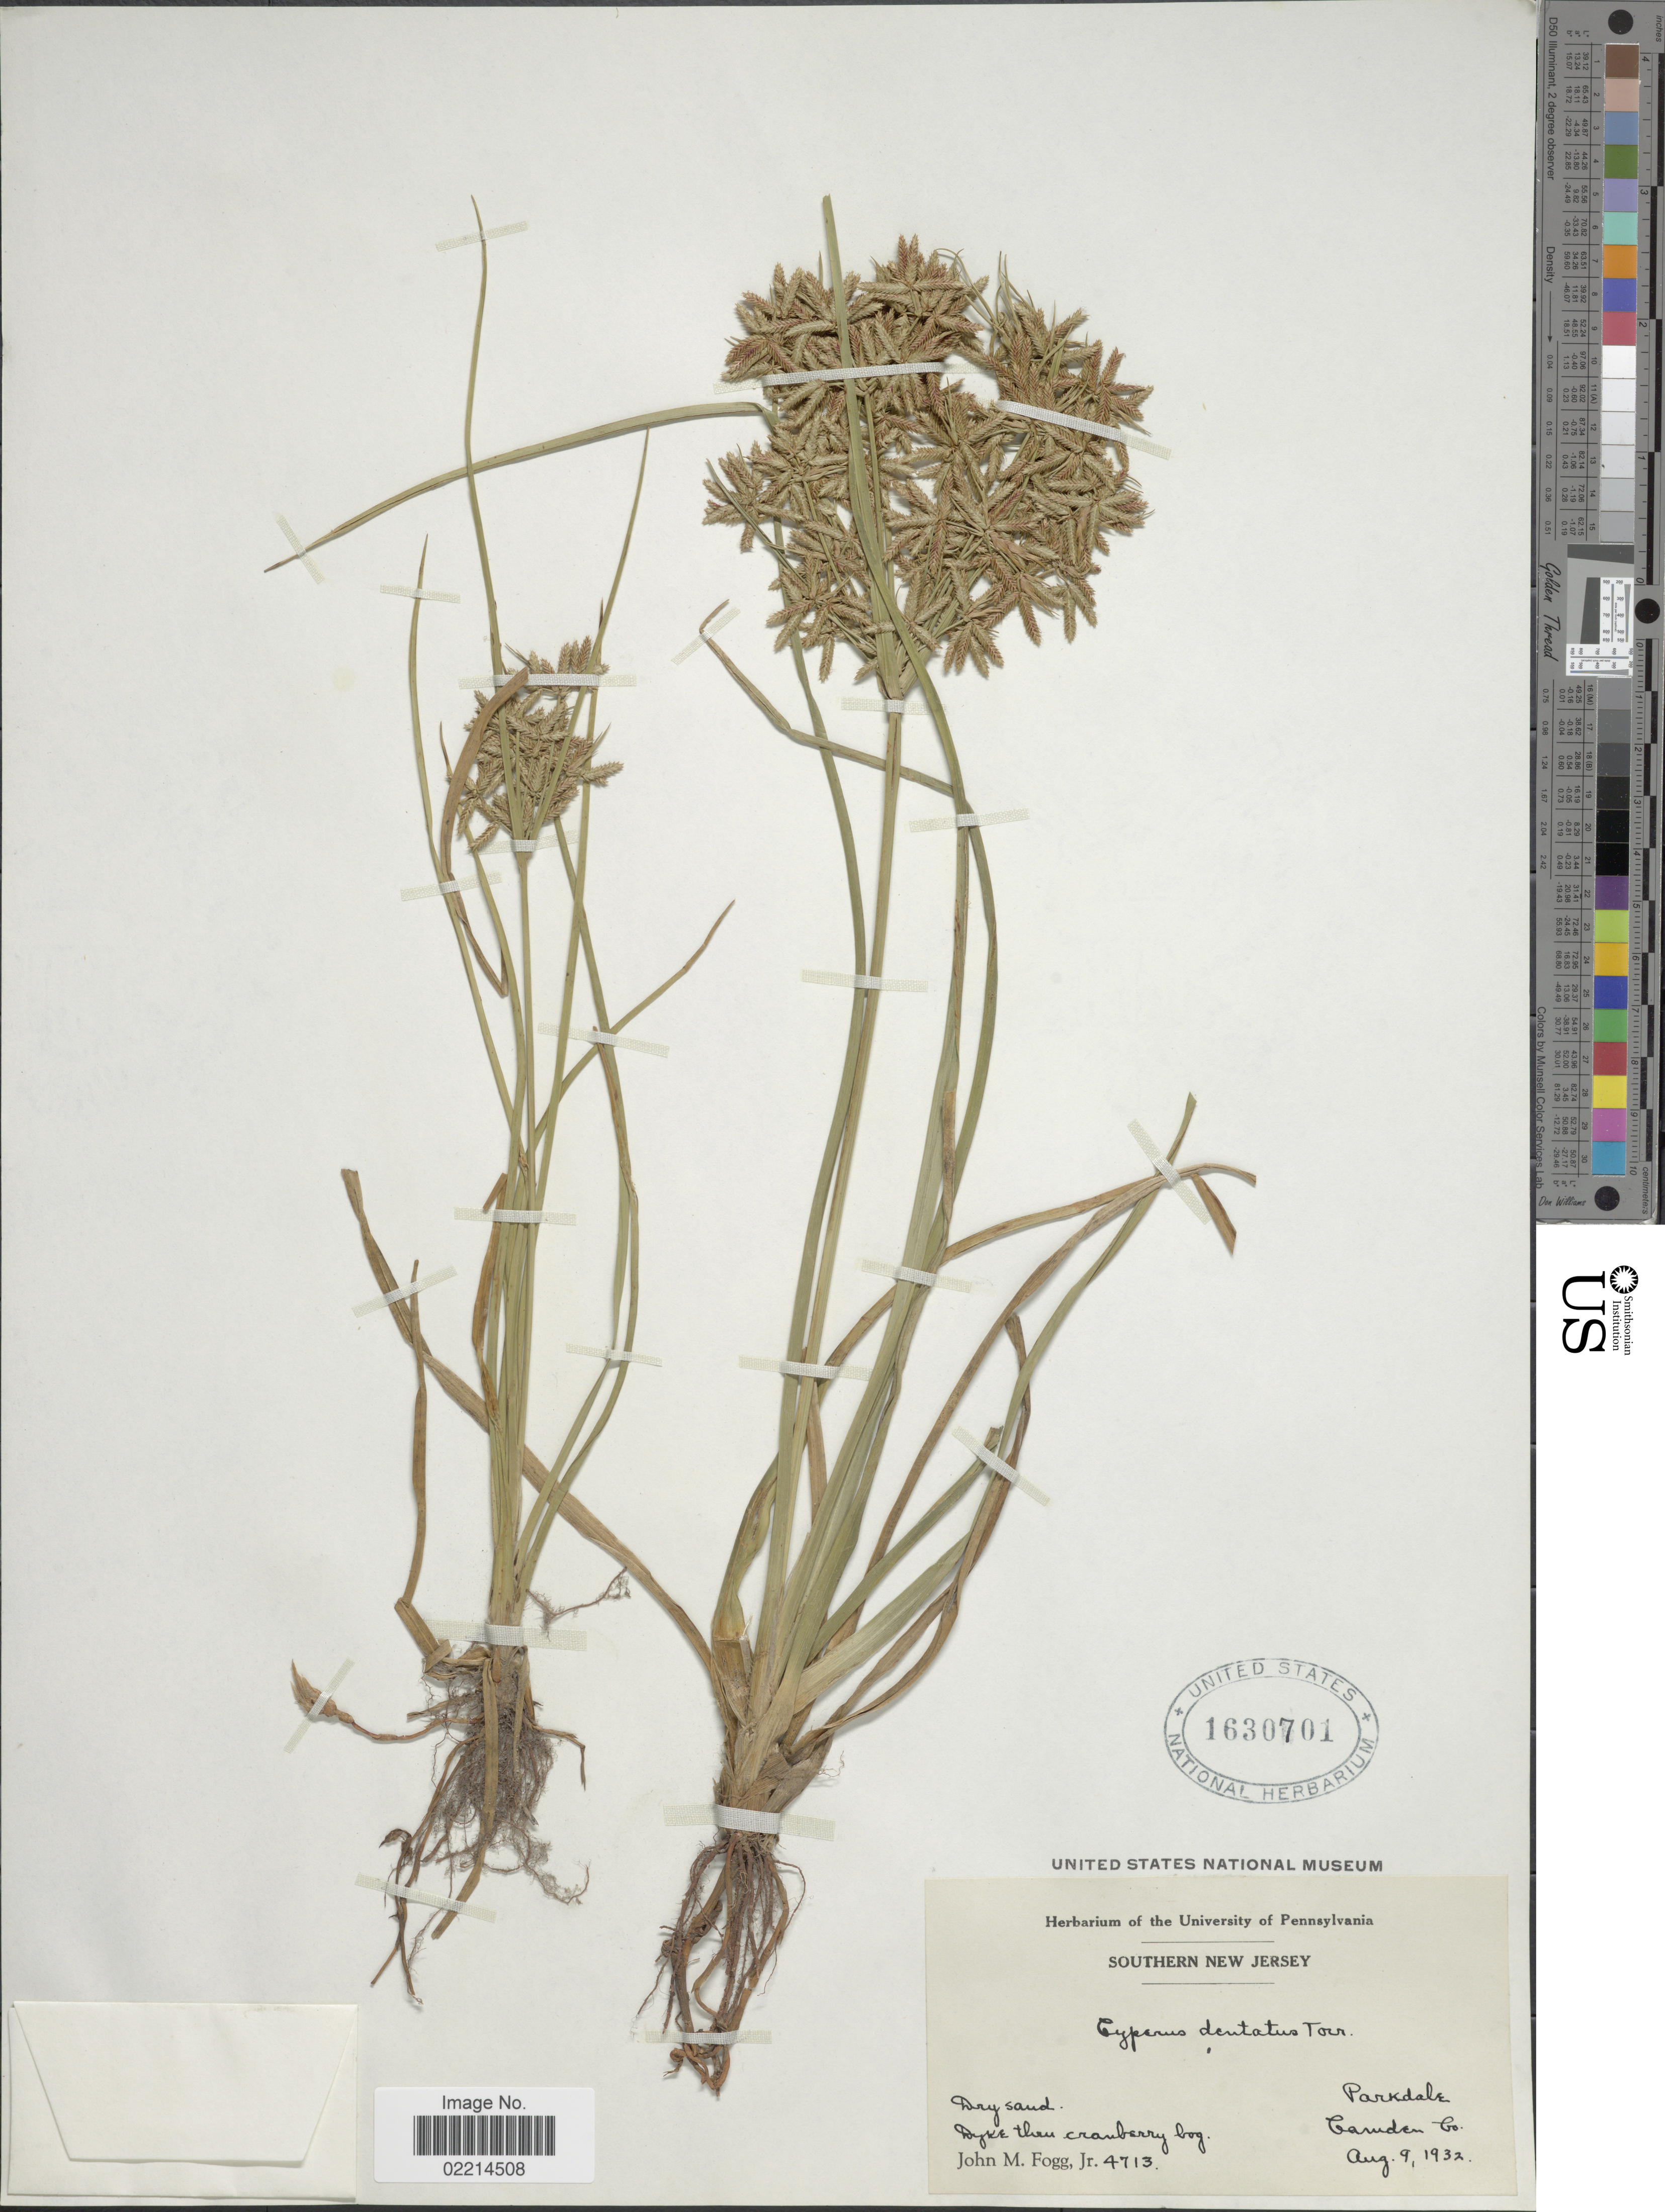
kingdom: Plantae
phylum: Tracheophyta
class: Liliopsida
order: Poales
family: Cyperaceae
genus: Cyperus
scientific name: Cyperus dentatus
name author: Torr.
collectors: J. Fogg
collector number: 4713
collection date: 1932-08-09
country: United States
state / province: New Jersey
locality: Southern New Jersey, dry sand, Dyke than cranberry bog, Parkdale, Camden Co.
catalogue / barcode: US 1630701